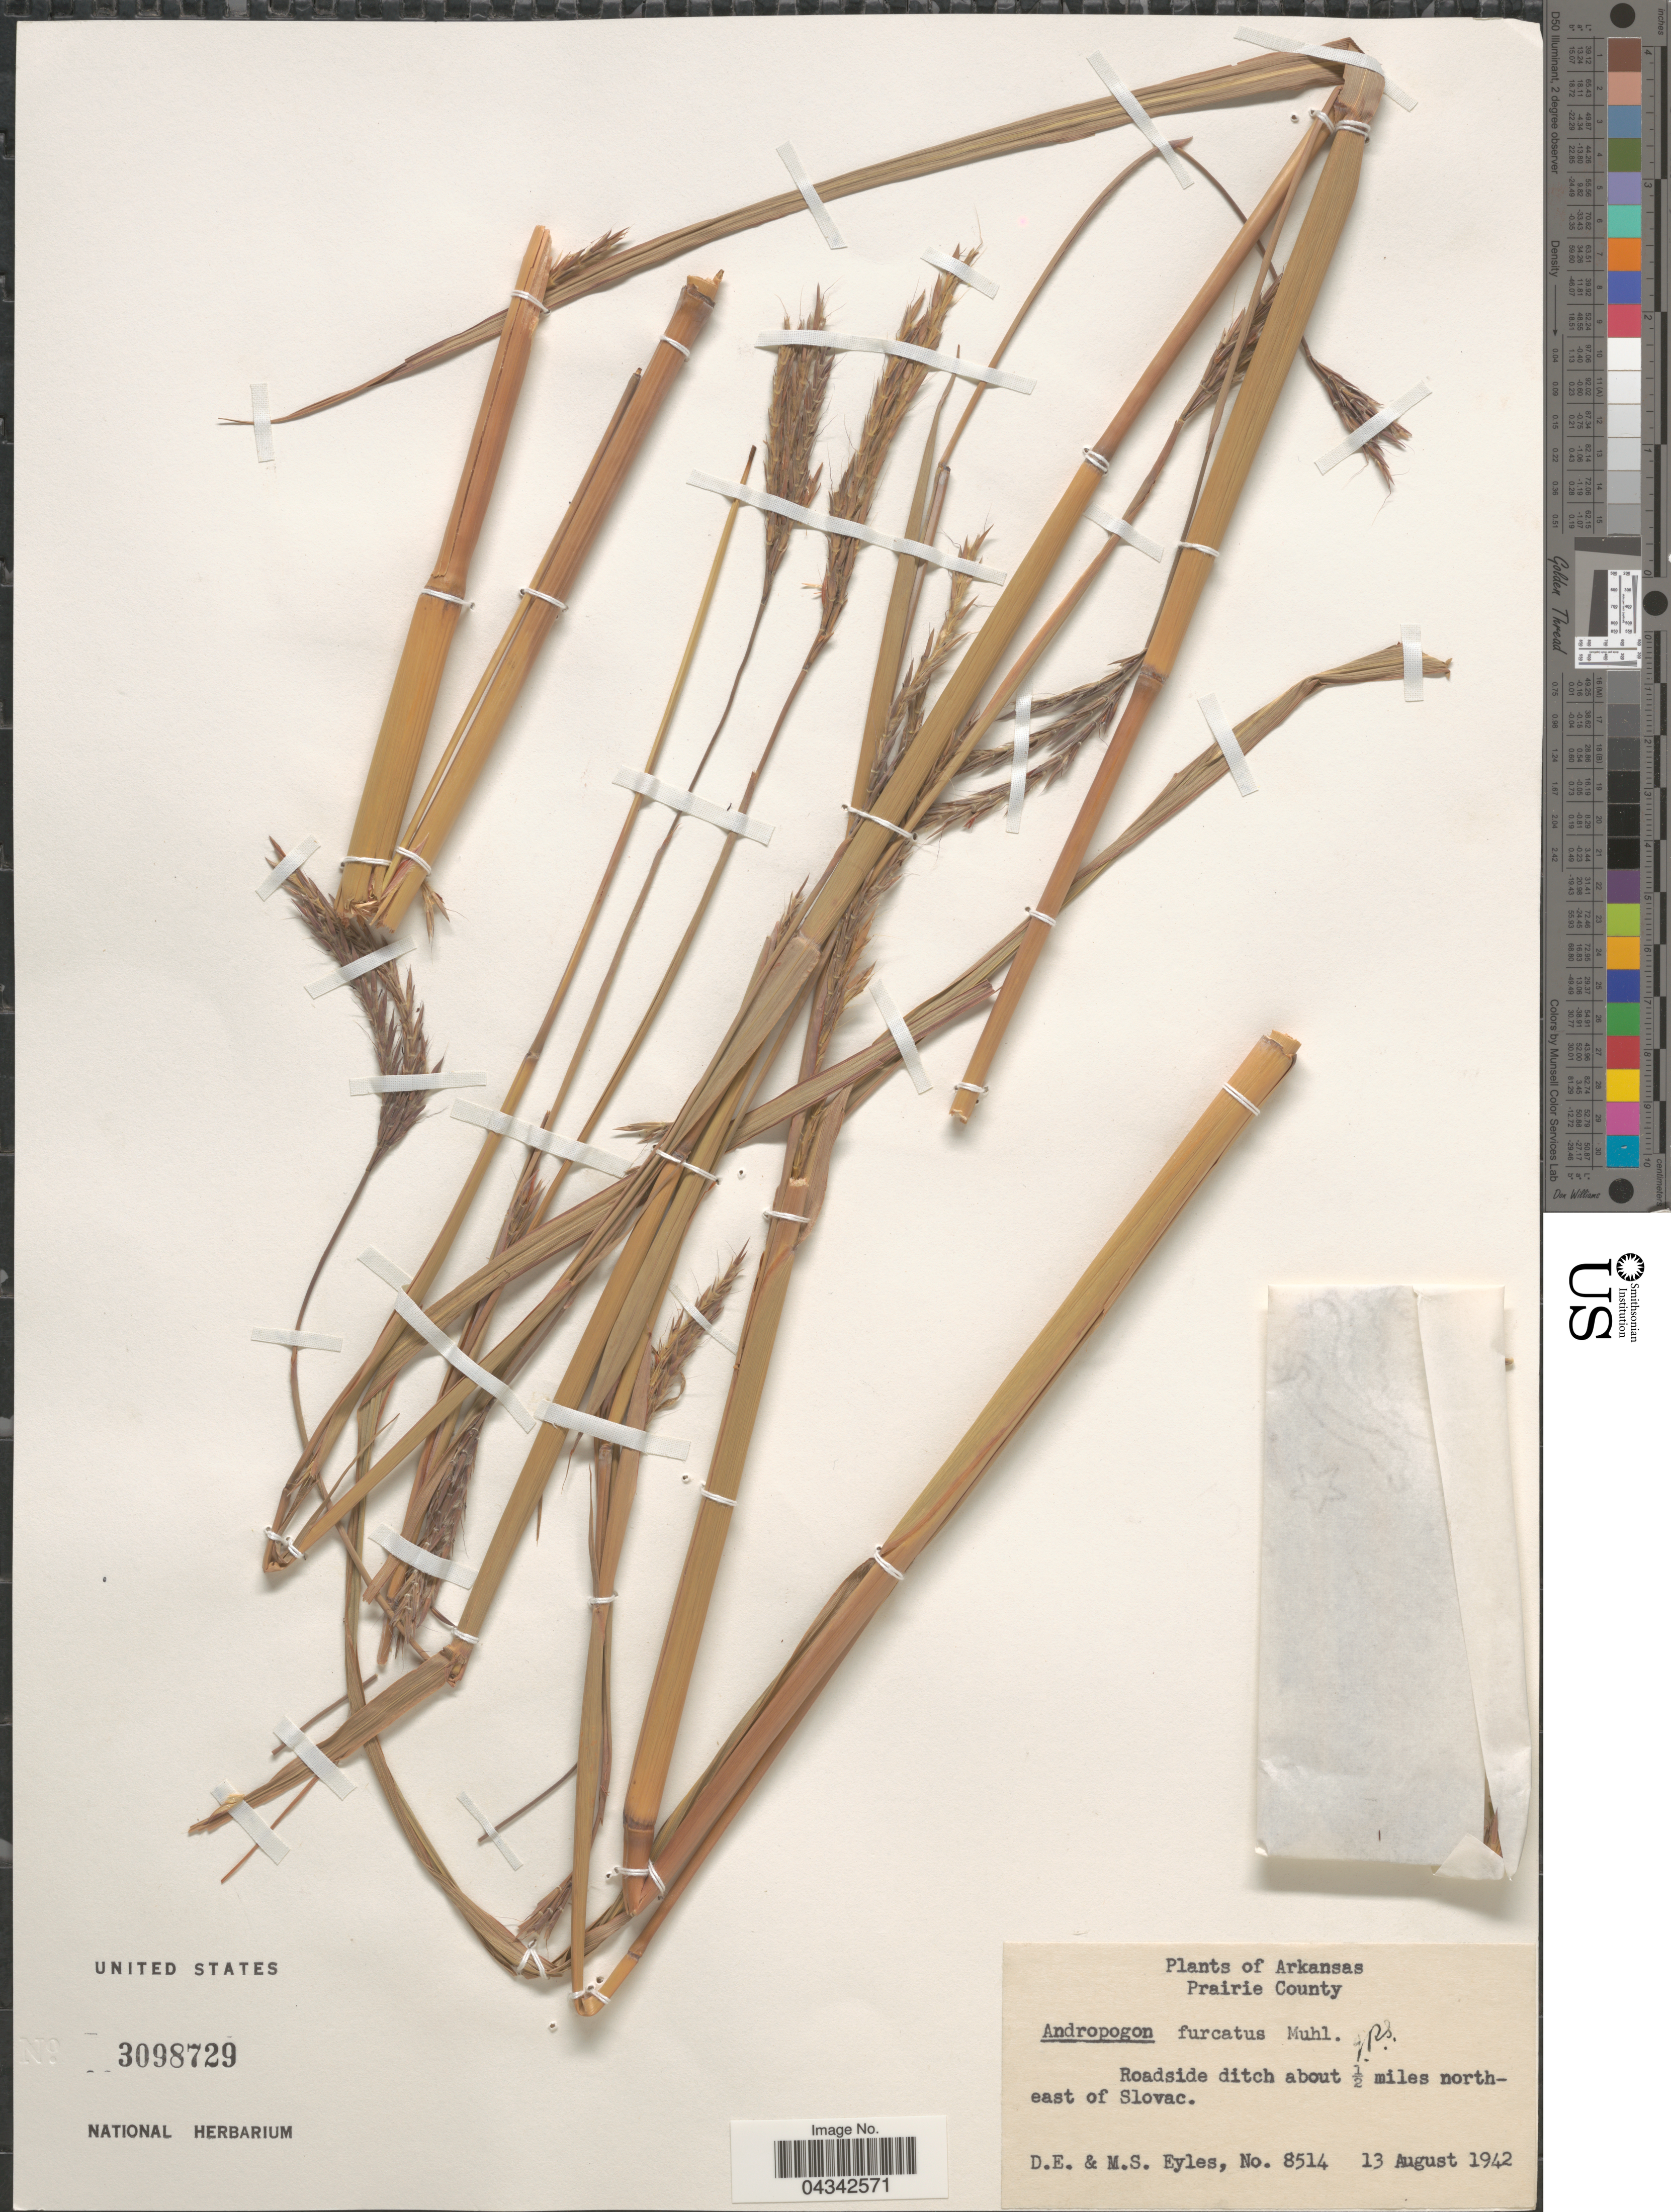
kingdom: Plantae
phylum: Tracheophyta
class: Liliopsida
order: Poales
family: Poaceae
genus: Andropogon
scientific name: Andropogon gerardii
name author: Vitman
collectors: D. Eyles & M. Eyles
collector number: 8514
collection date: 1942-08-13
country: United States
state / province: Arkansas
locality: Prairie County. Roadside ditch about ½ miles north-east of Slovac.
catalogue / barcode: US 3098729